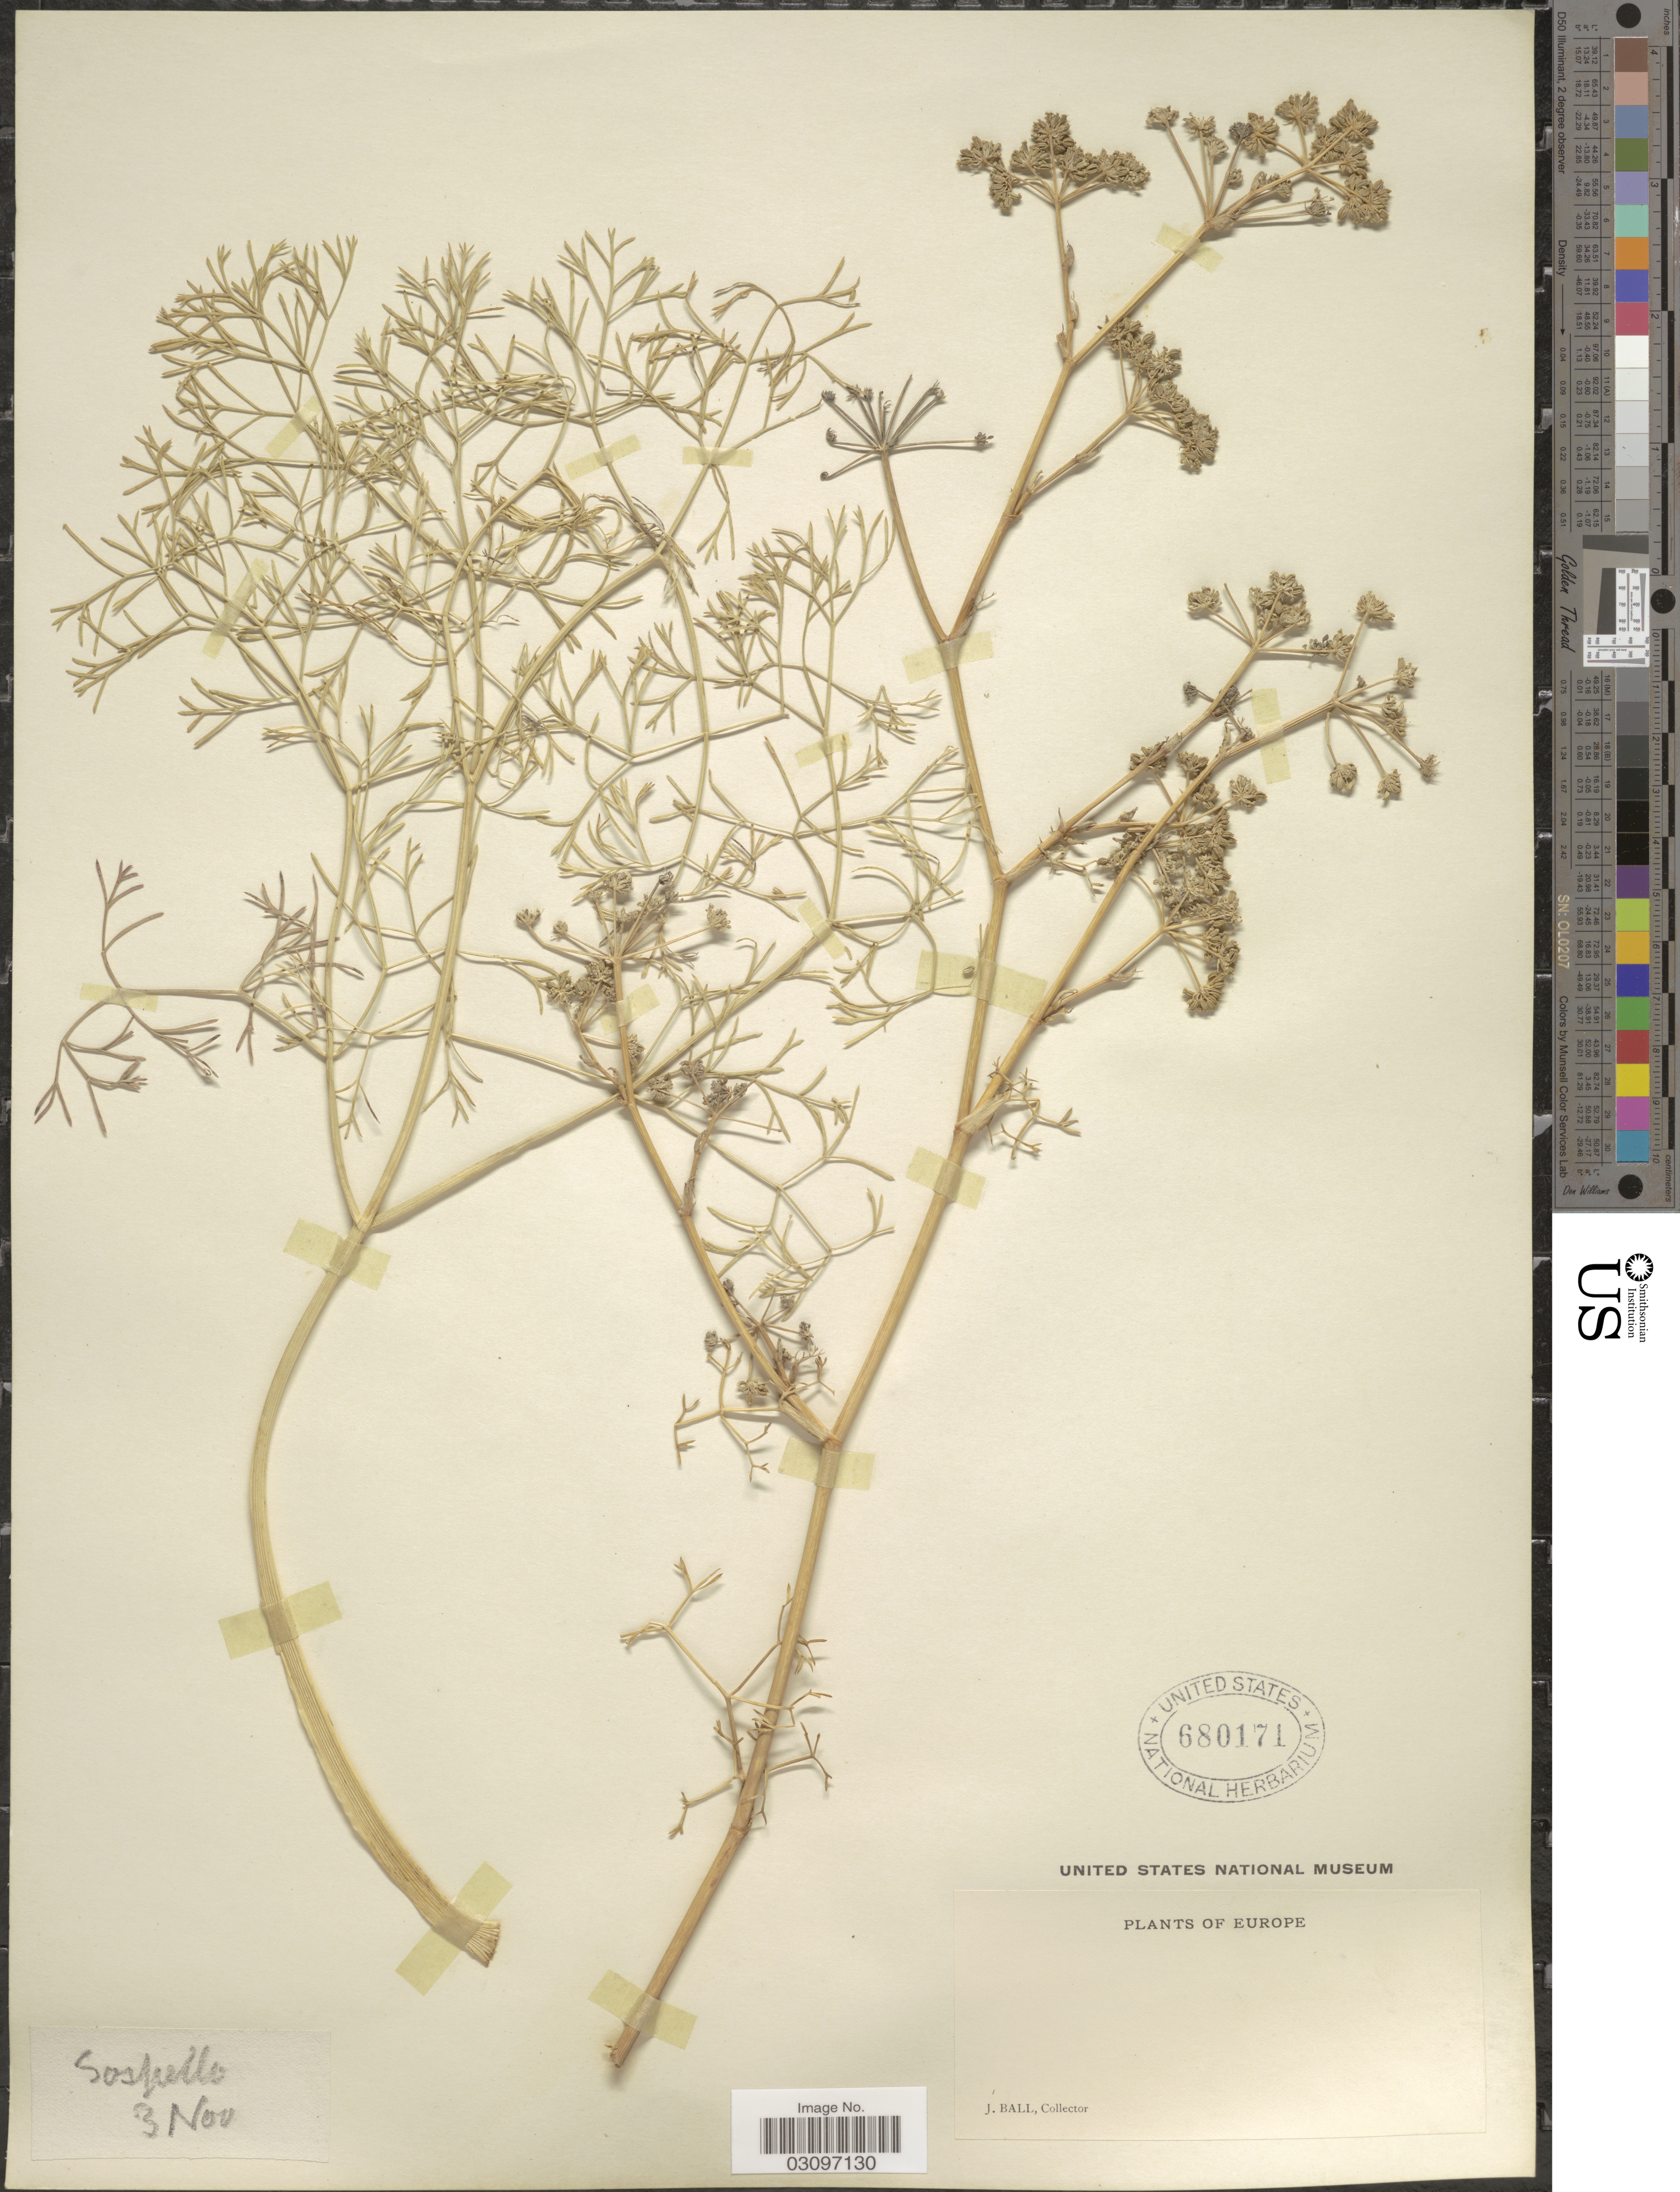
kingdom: Plantae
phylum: Tracheophyta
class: Magnoliopsida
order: Apiales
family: Apiaceae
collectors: J. Ball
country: France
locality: Europe. Sospello.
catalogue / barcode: US 680171